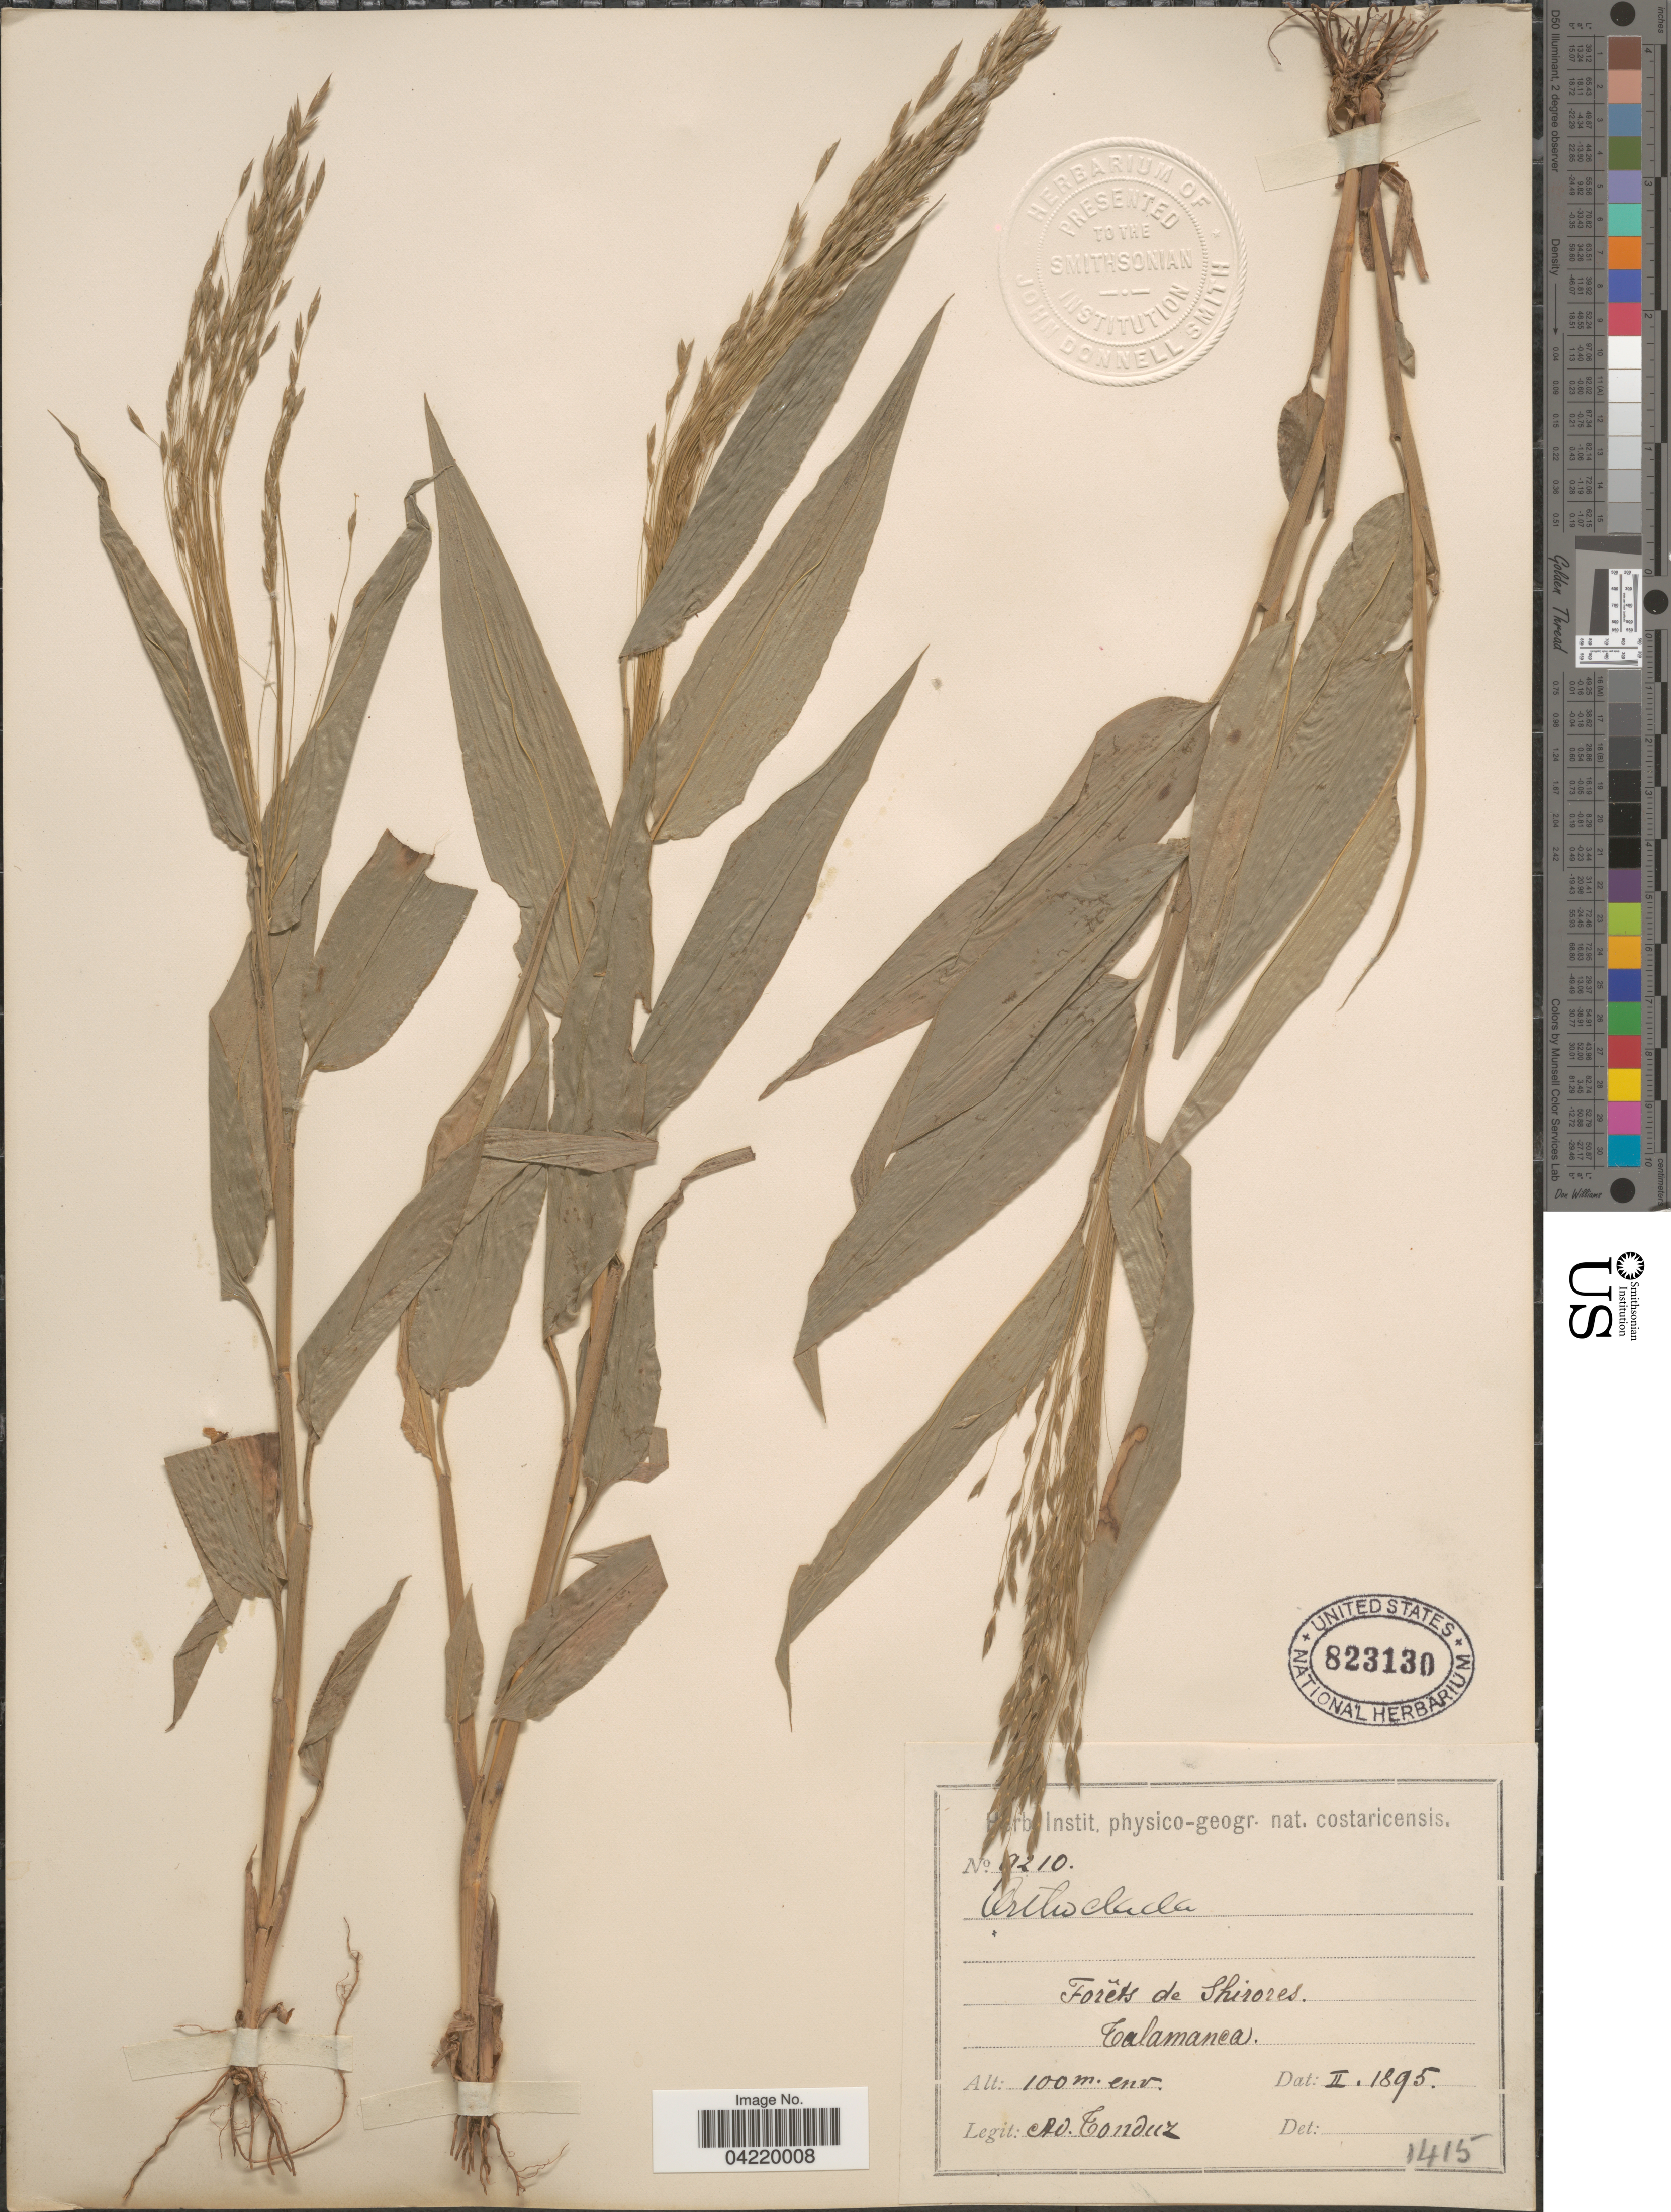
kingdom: Plantae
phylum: Tracheophyta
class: Liliopsida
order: Poales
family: Poaceae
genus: Orthoclada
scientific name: Orthoclada laxa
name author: P. Beauv.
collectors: A. Tonduz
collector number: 9210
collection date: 1895-02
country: Costa Rica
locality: Forêts de Shirores. Talamanca.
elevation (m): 100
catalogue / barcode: US 823130